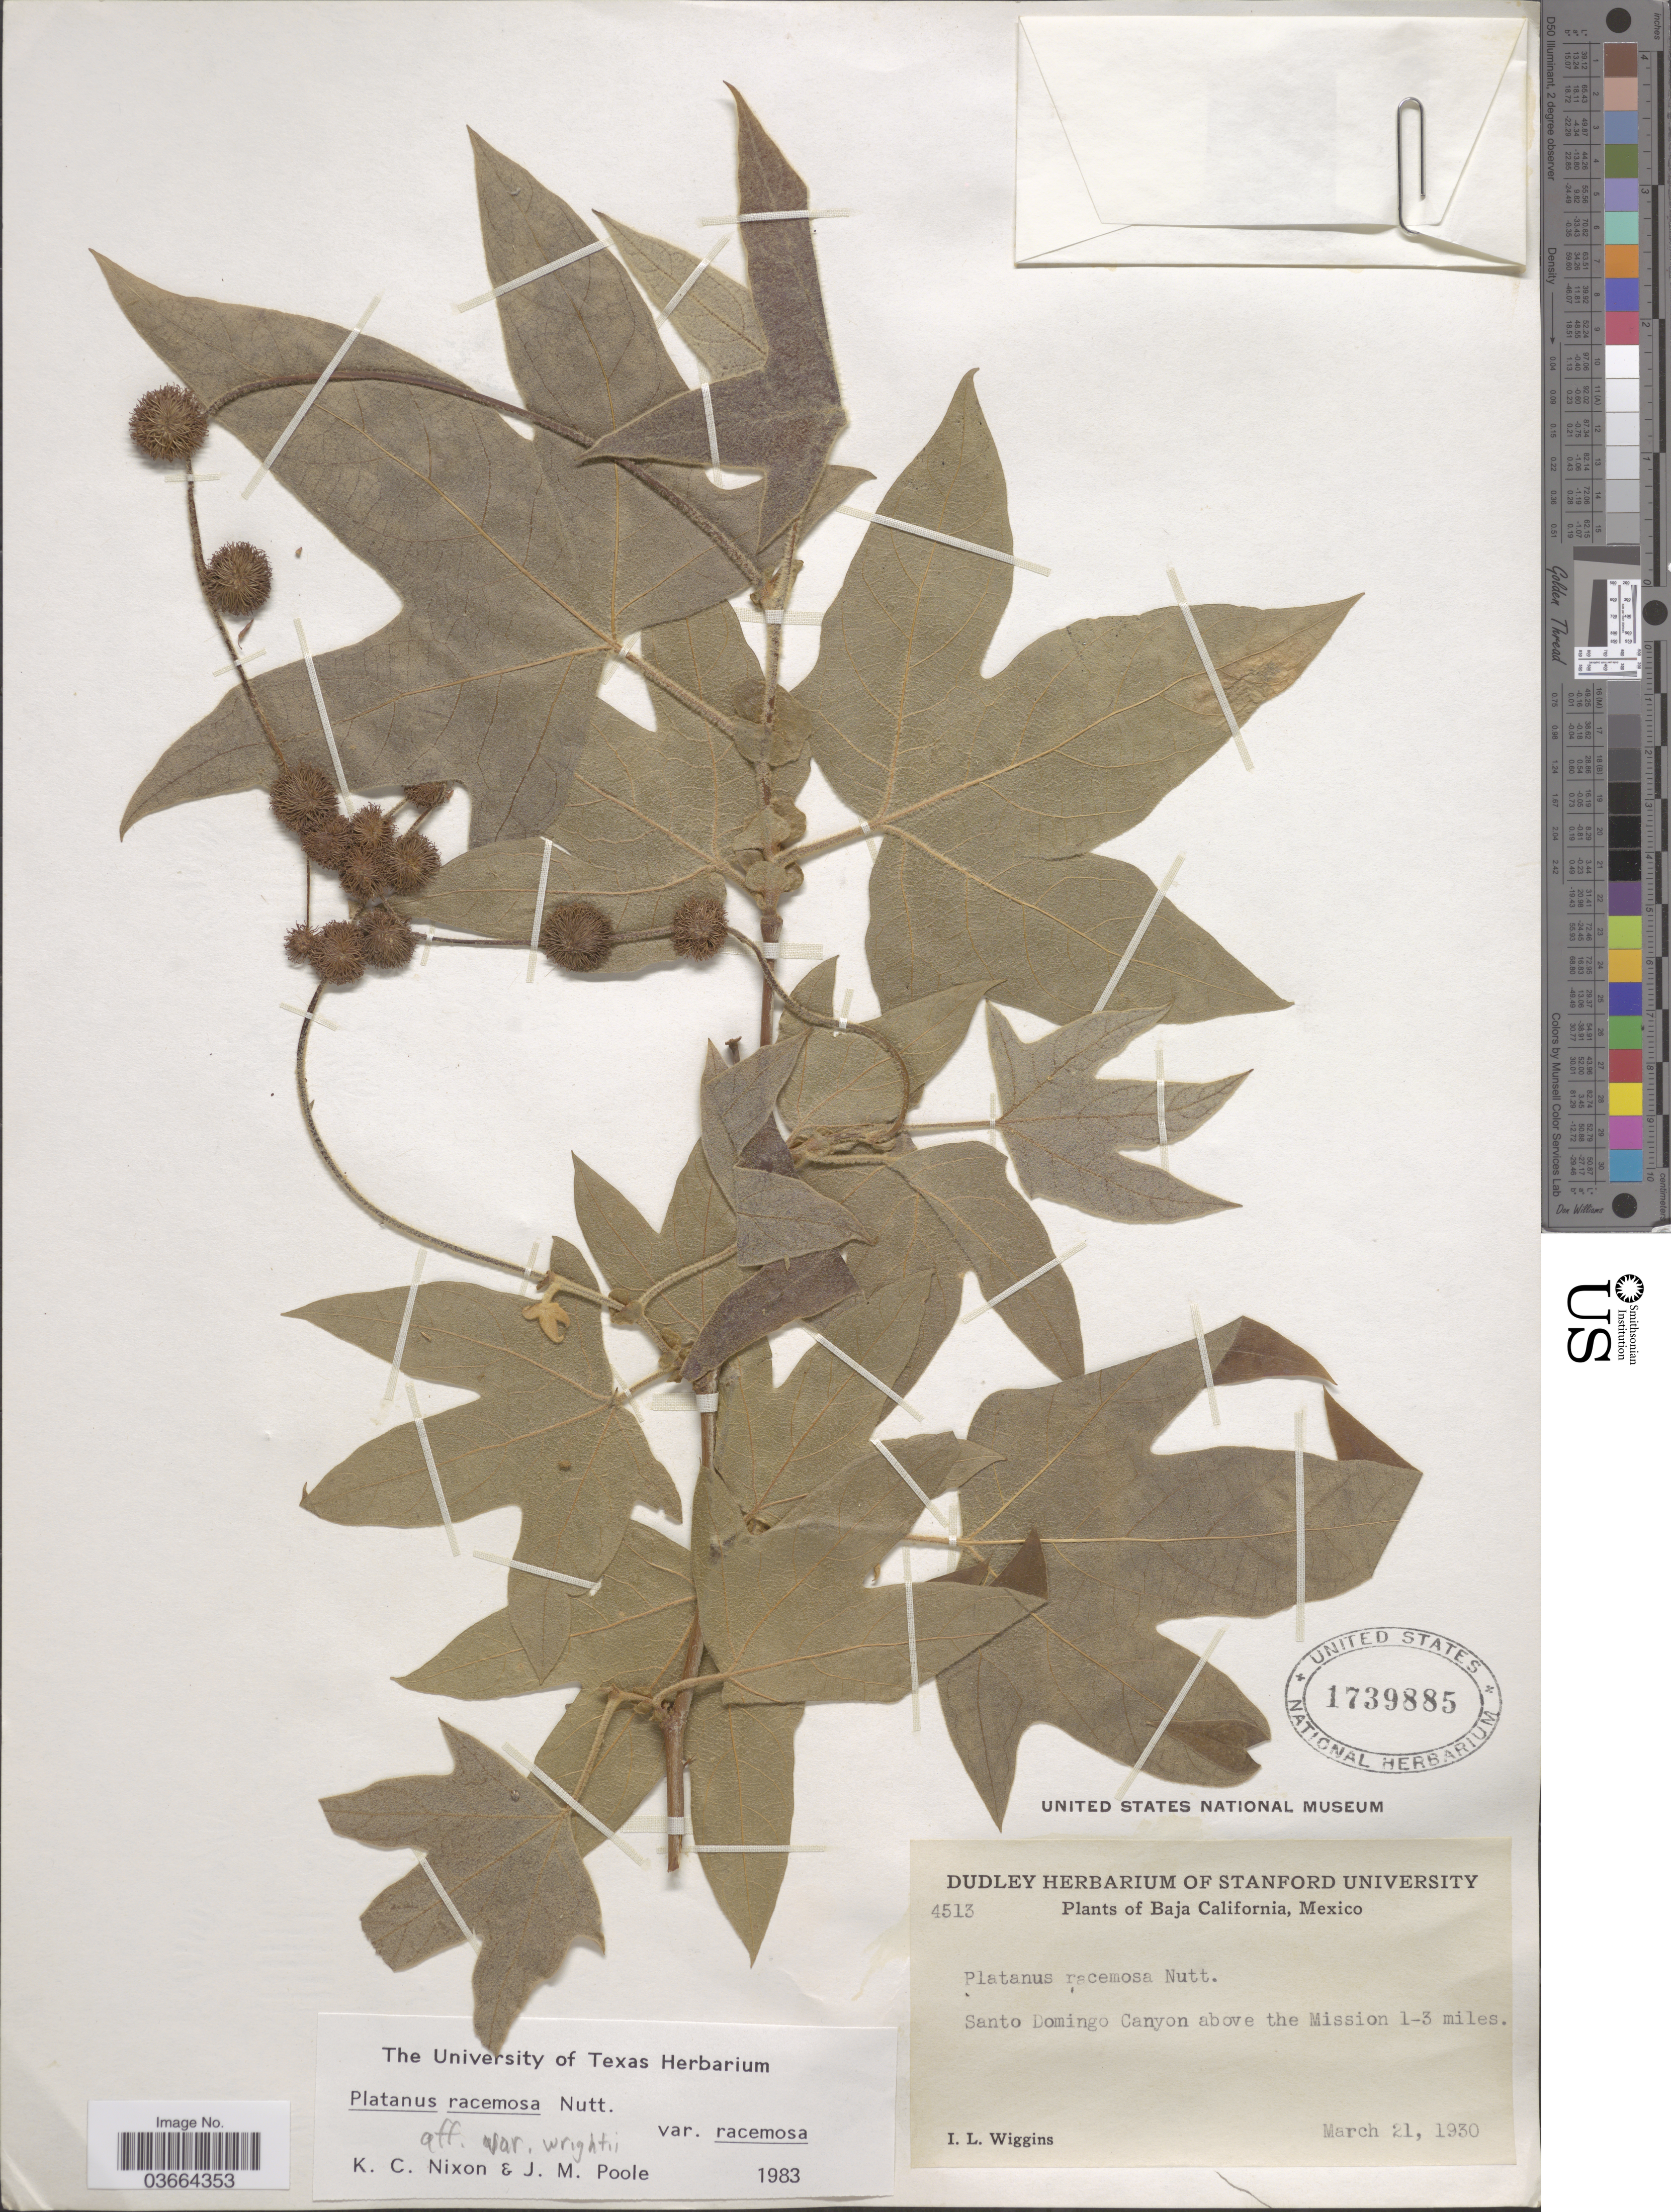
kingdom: Plantae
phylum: Tracheophyta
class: Magnoliopsida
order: Proteales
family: Platanaceae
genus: Platanus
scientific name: Platanus racemosa var. racemosa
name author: Nutt.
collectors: I. L. Wiggins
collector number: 4513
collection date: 1930-03-21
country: Mexico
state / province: Baja California Sur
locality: Santo Domingo Canyon above the Mission 1-3 miles.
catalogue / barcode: US 1739885